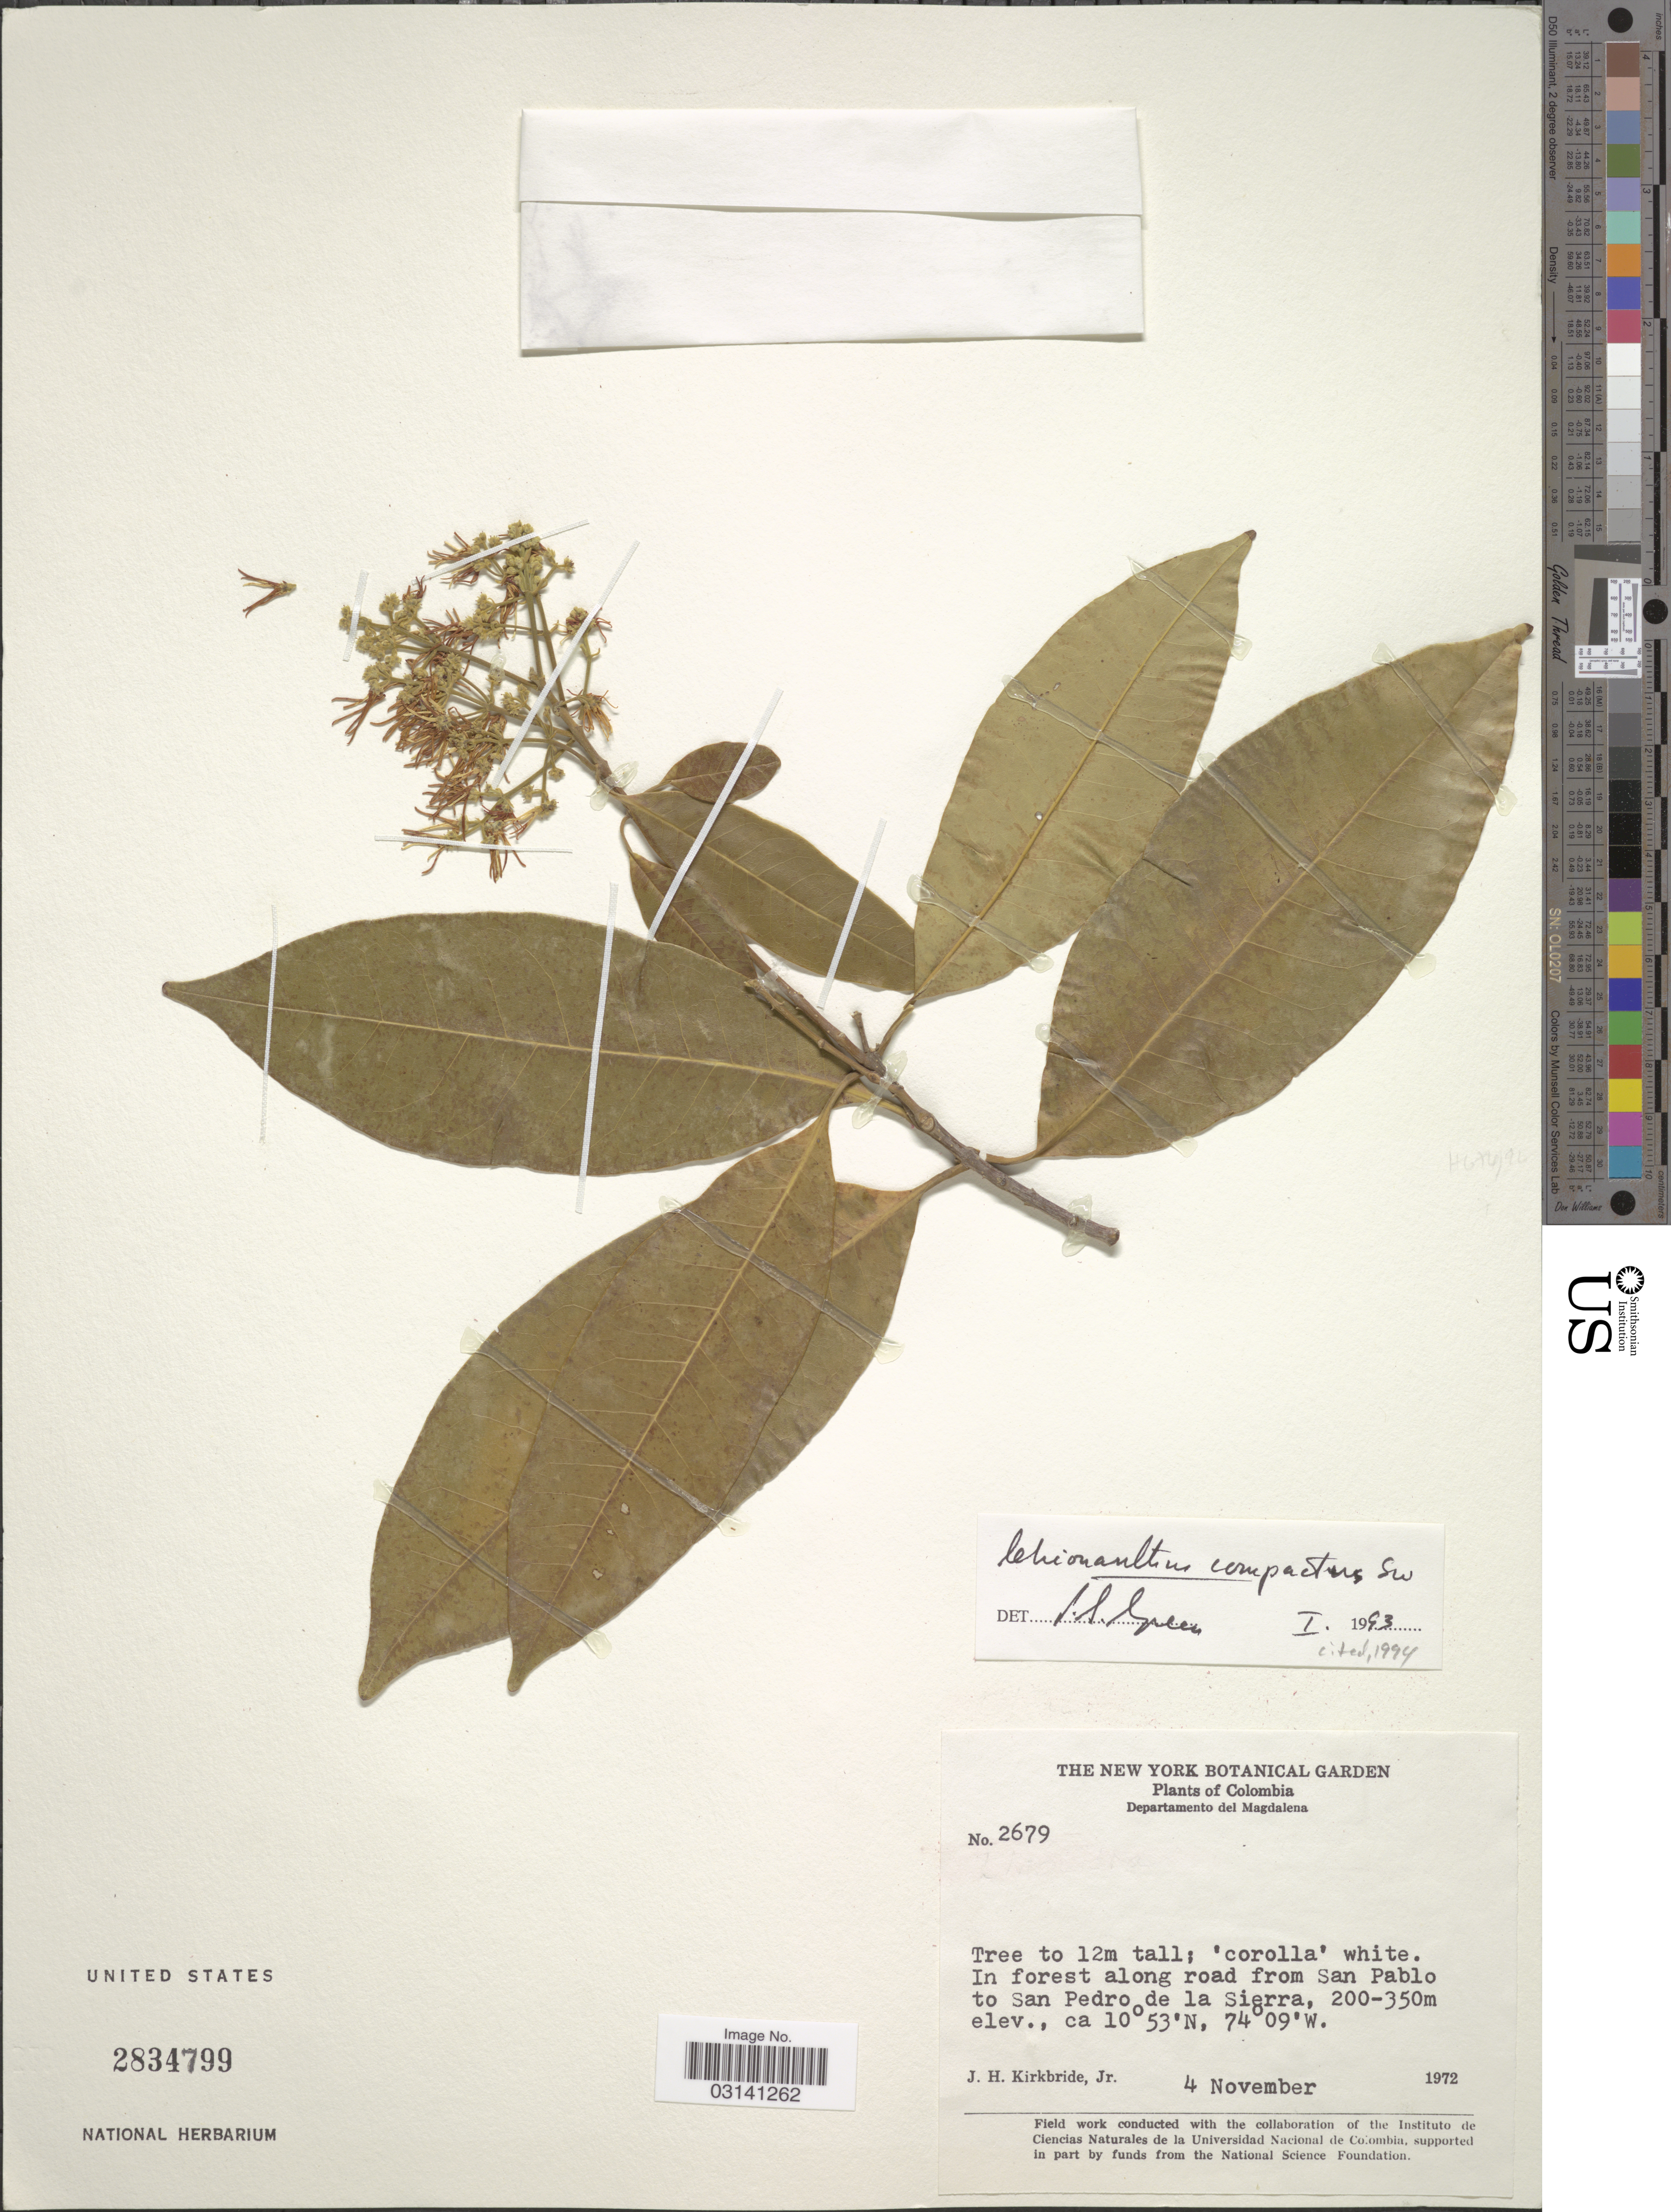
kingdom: Plantae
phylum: Tracheophyta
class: Magnoliopsida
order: Lamiales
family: Oleaceae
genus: Chionanthus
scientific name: Chionanthus compactus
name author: Sw.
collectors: J. H. Kirkbride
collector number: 2679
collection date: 1972-11-04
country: Colombia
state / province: Magdalena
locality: Departamento del Magdalena, In forest along road from San Pablo to San Pedro de la Sierra.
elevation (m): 200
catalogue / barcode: US 2834799